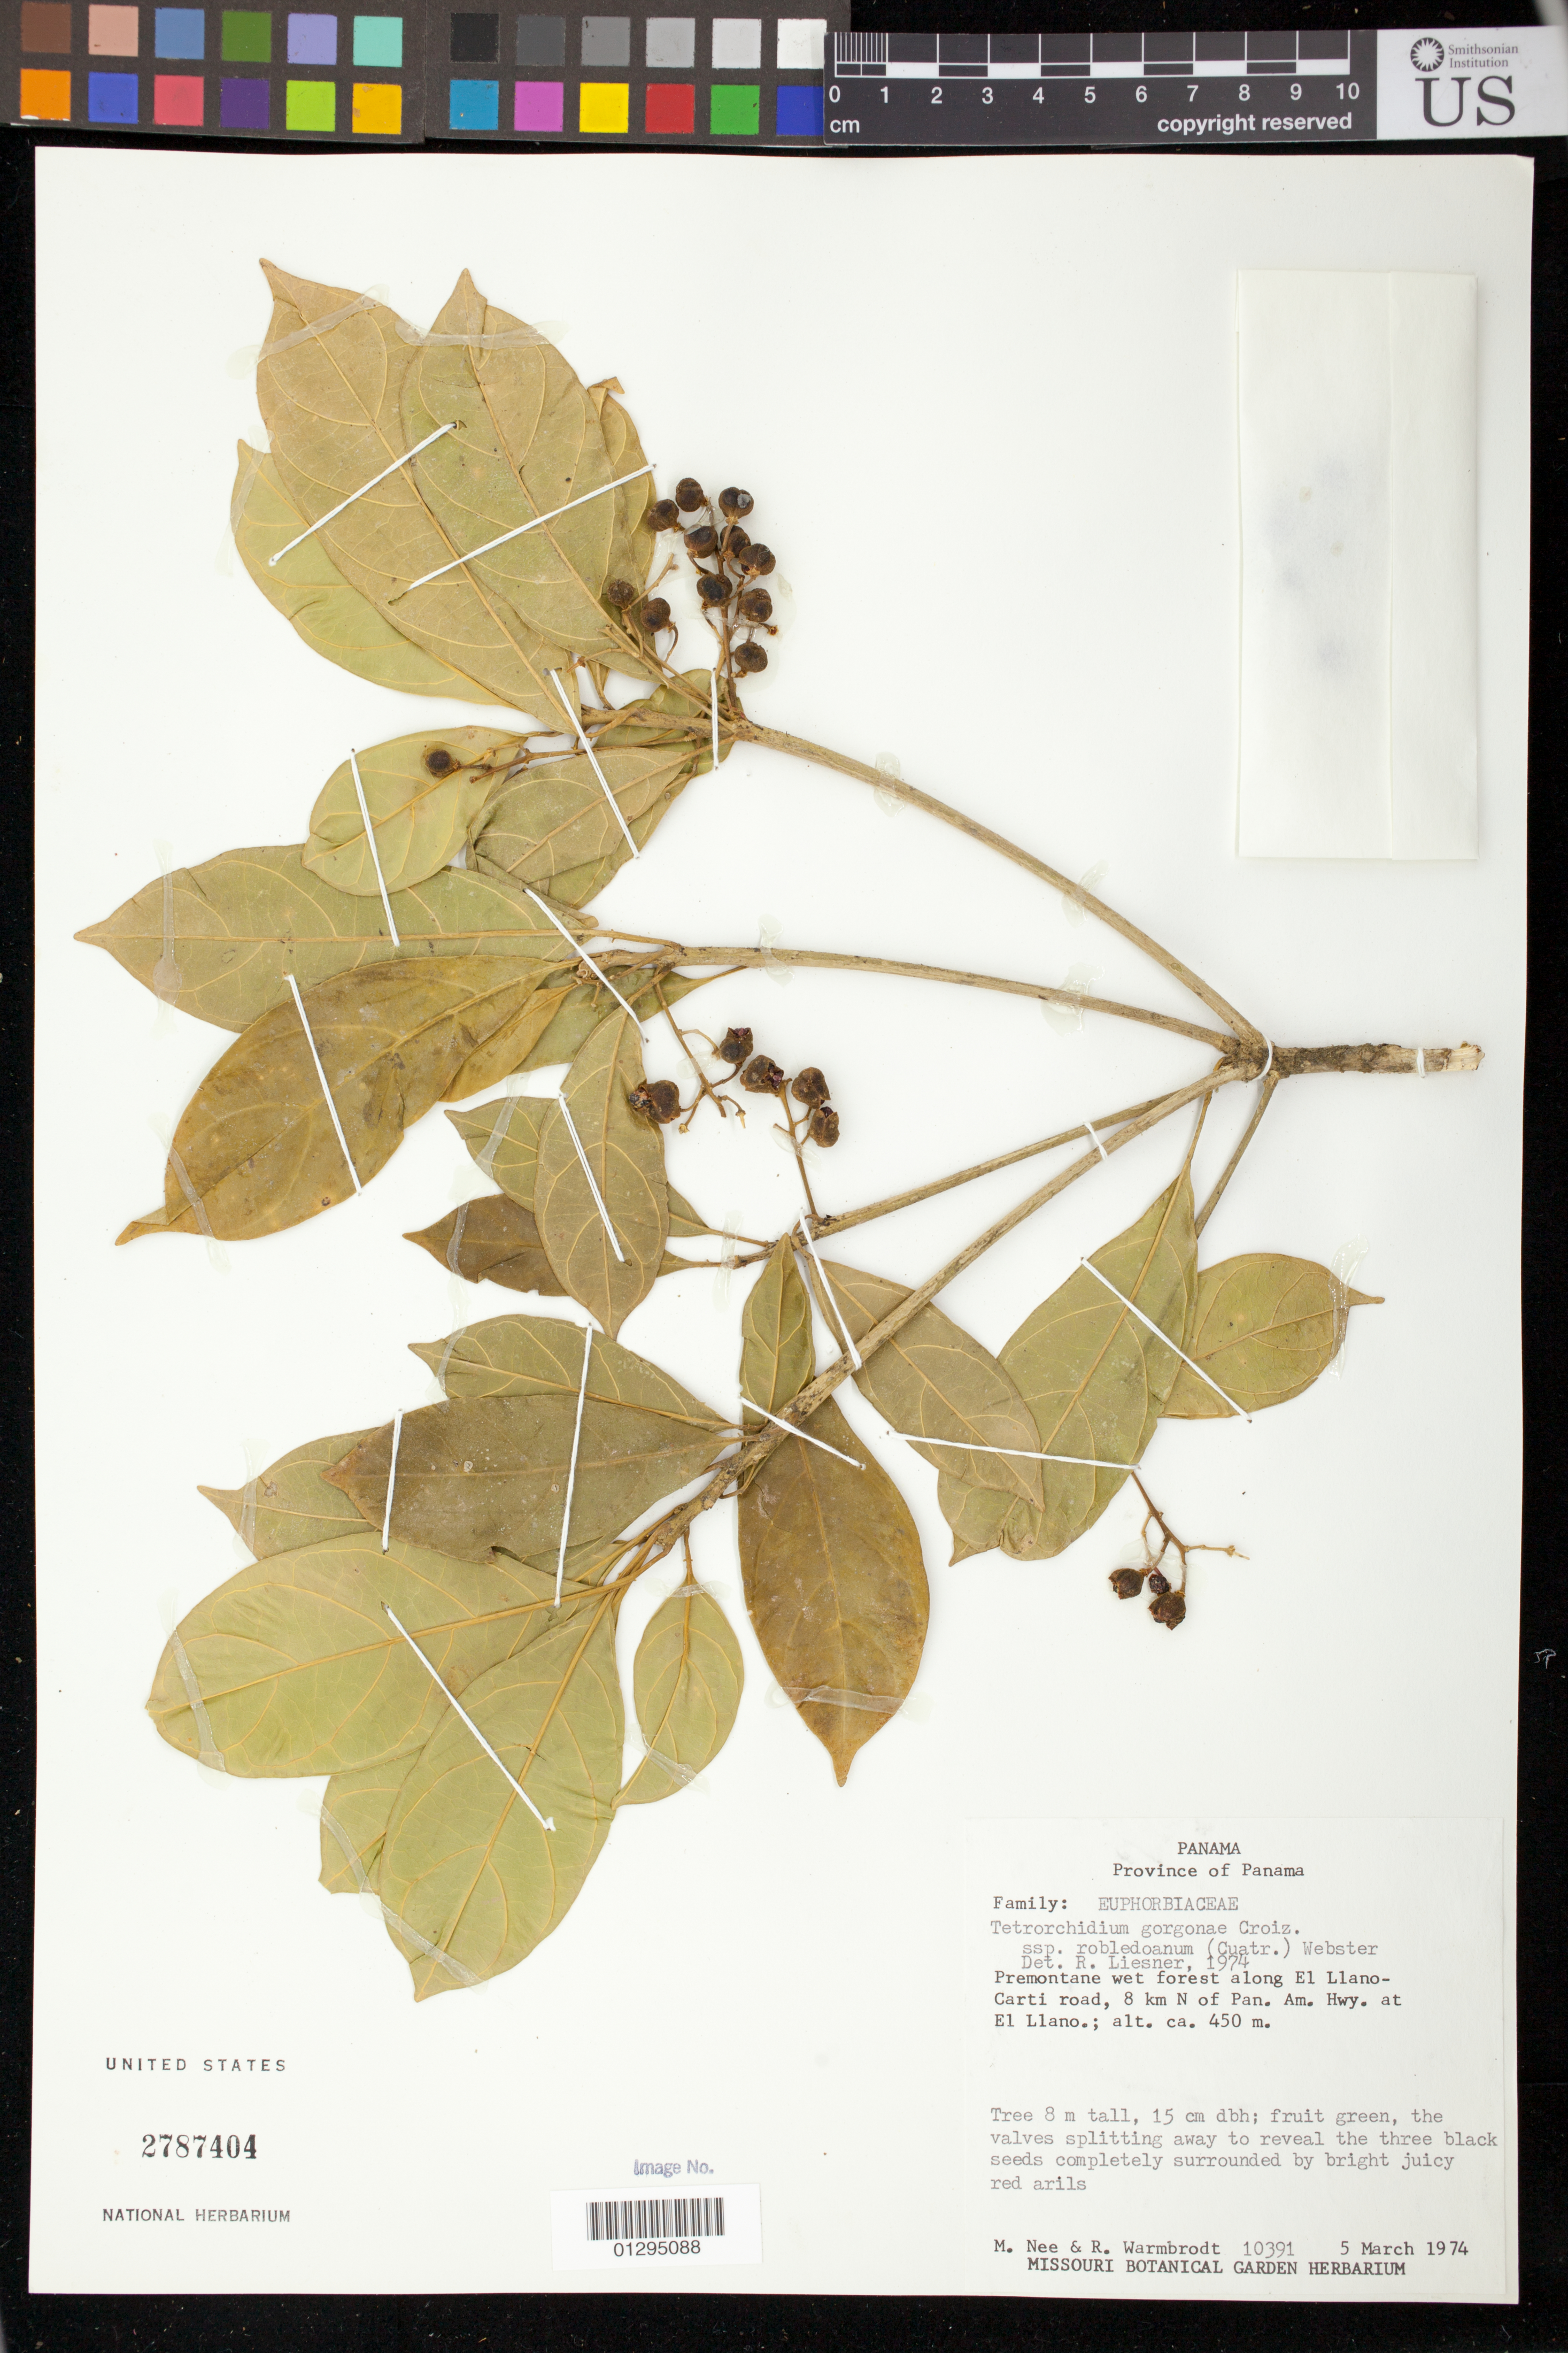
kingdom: Plantae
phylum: Tracheophyta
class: Magnoliopsida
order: Malpighiales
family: Euphorbiaceae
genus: Tetrorchidium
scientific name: Tetrorchidium gorgonae subsp. robledoanum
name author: (Cuatrec.) G.L. Webster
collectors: M. Nee & R. Warmbrodt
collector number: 10391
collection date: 1974-03-05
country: Panama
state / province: Panamá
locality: Premontane wet forest along El Llano-Carti road, 8 km North of Pan-American Highway at El Llano.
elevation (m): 450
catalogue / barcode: US 2787404